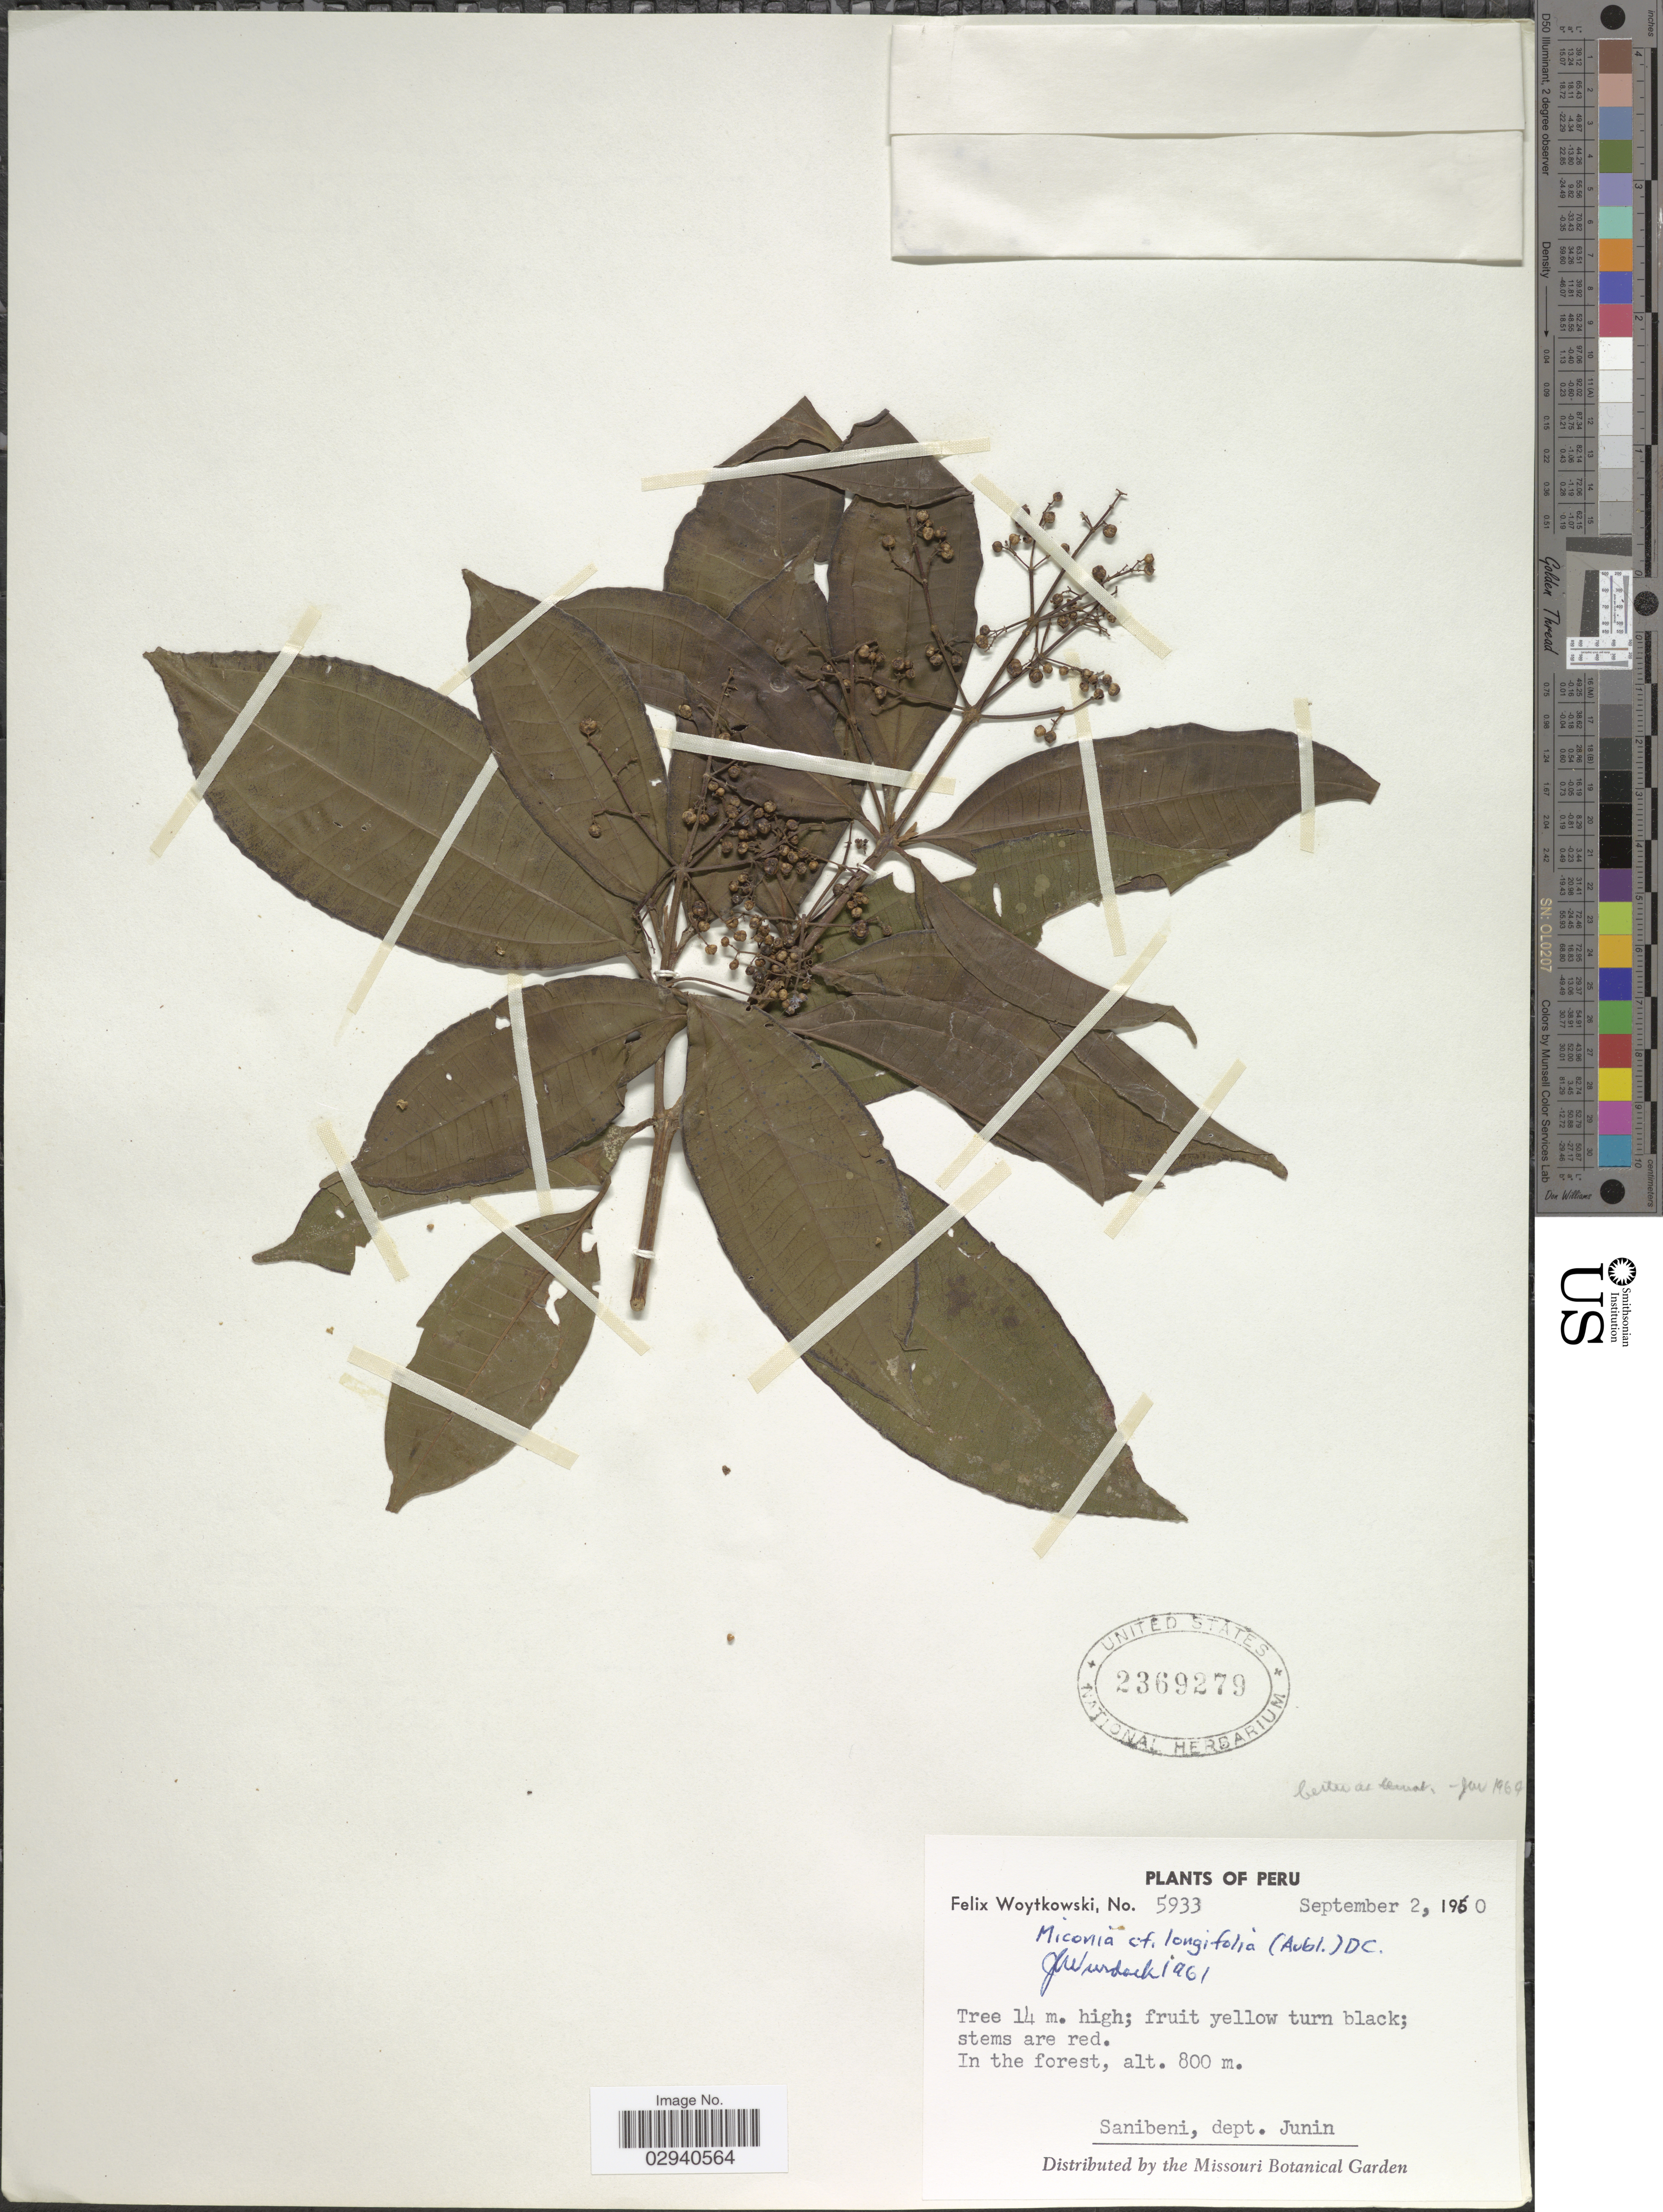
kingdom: Plantae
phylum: Tracheophyta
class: Magnoliopsida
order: Myrtales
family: Melastomataceae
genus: Miconia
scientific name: Miconia longifolia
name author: (Aubl.) DC.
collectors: F. Woytkowski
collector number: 5933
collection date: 1960-09-02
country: Peru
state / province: Junín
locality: Sanibeni, Dept. Junin.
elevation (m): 800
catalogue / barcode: US 2369279